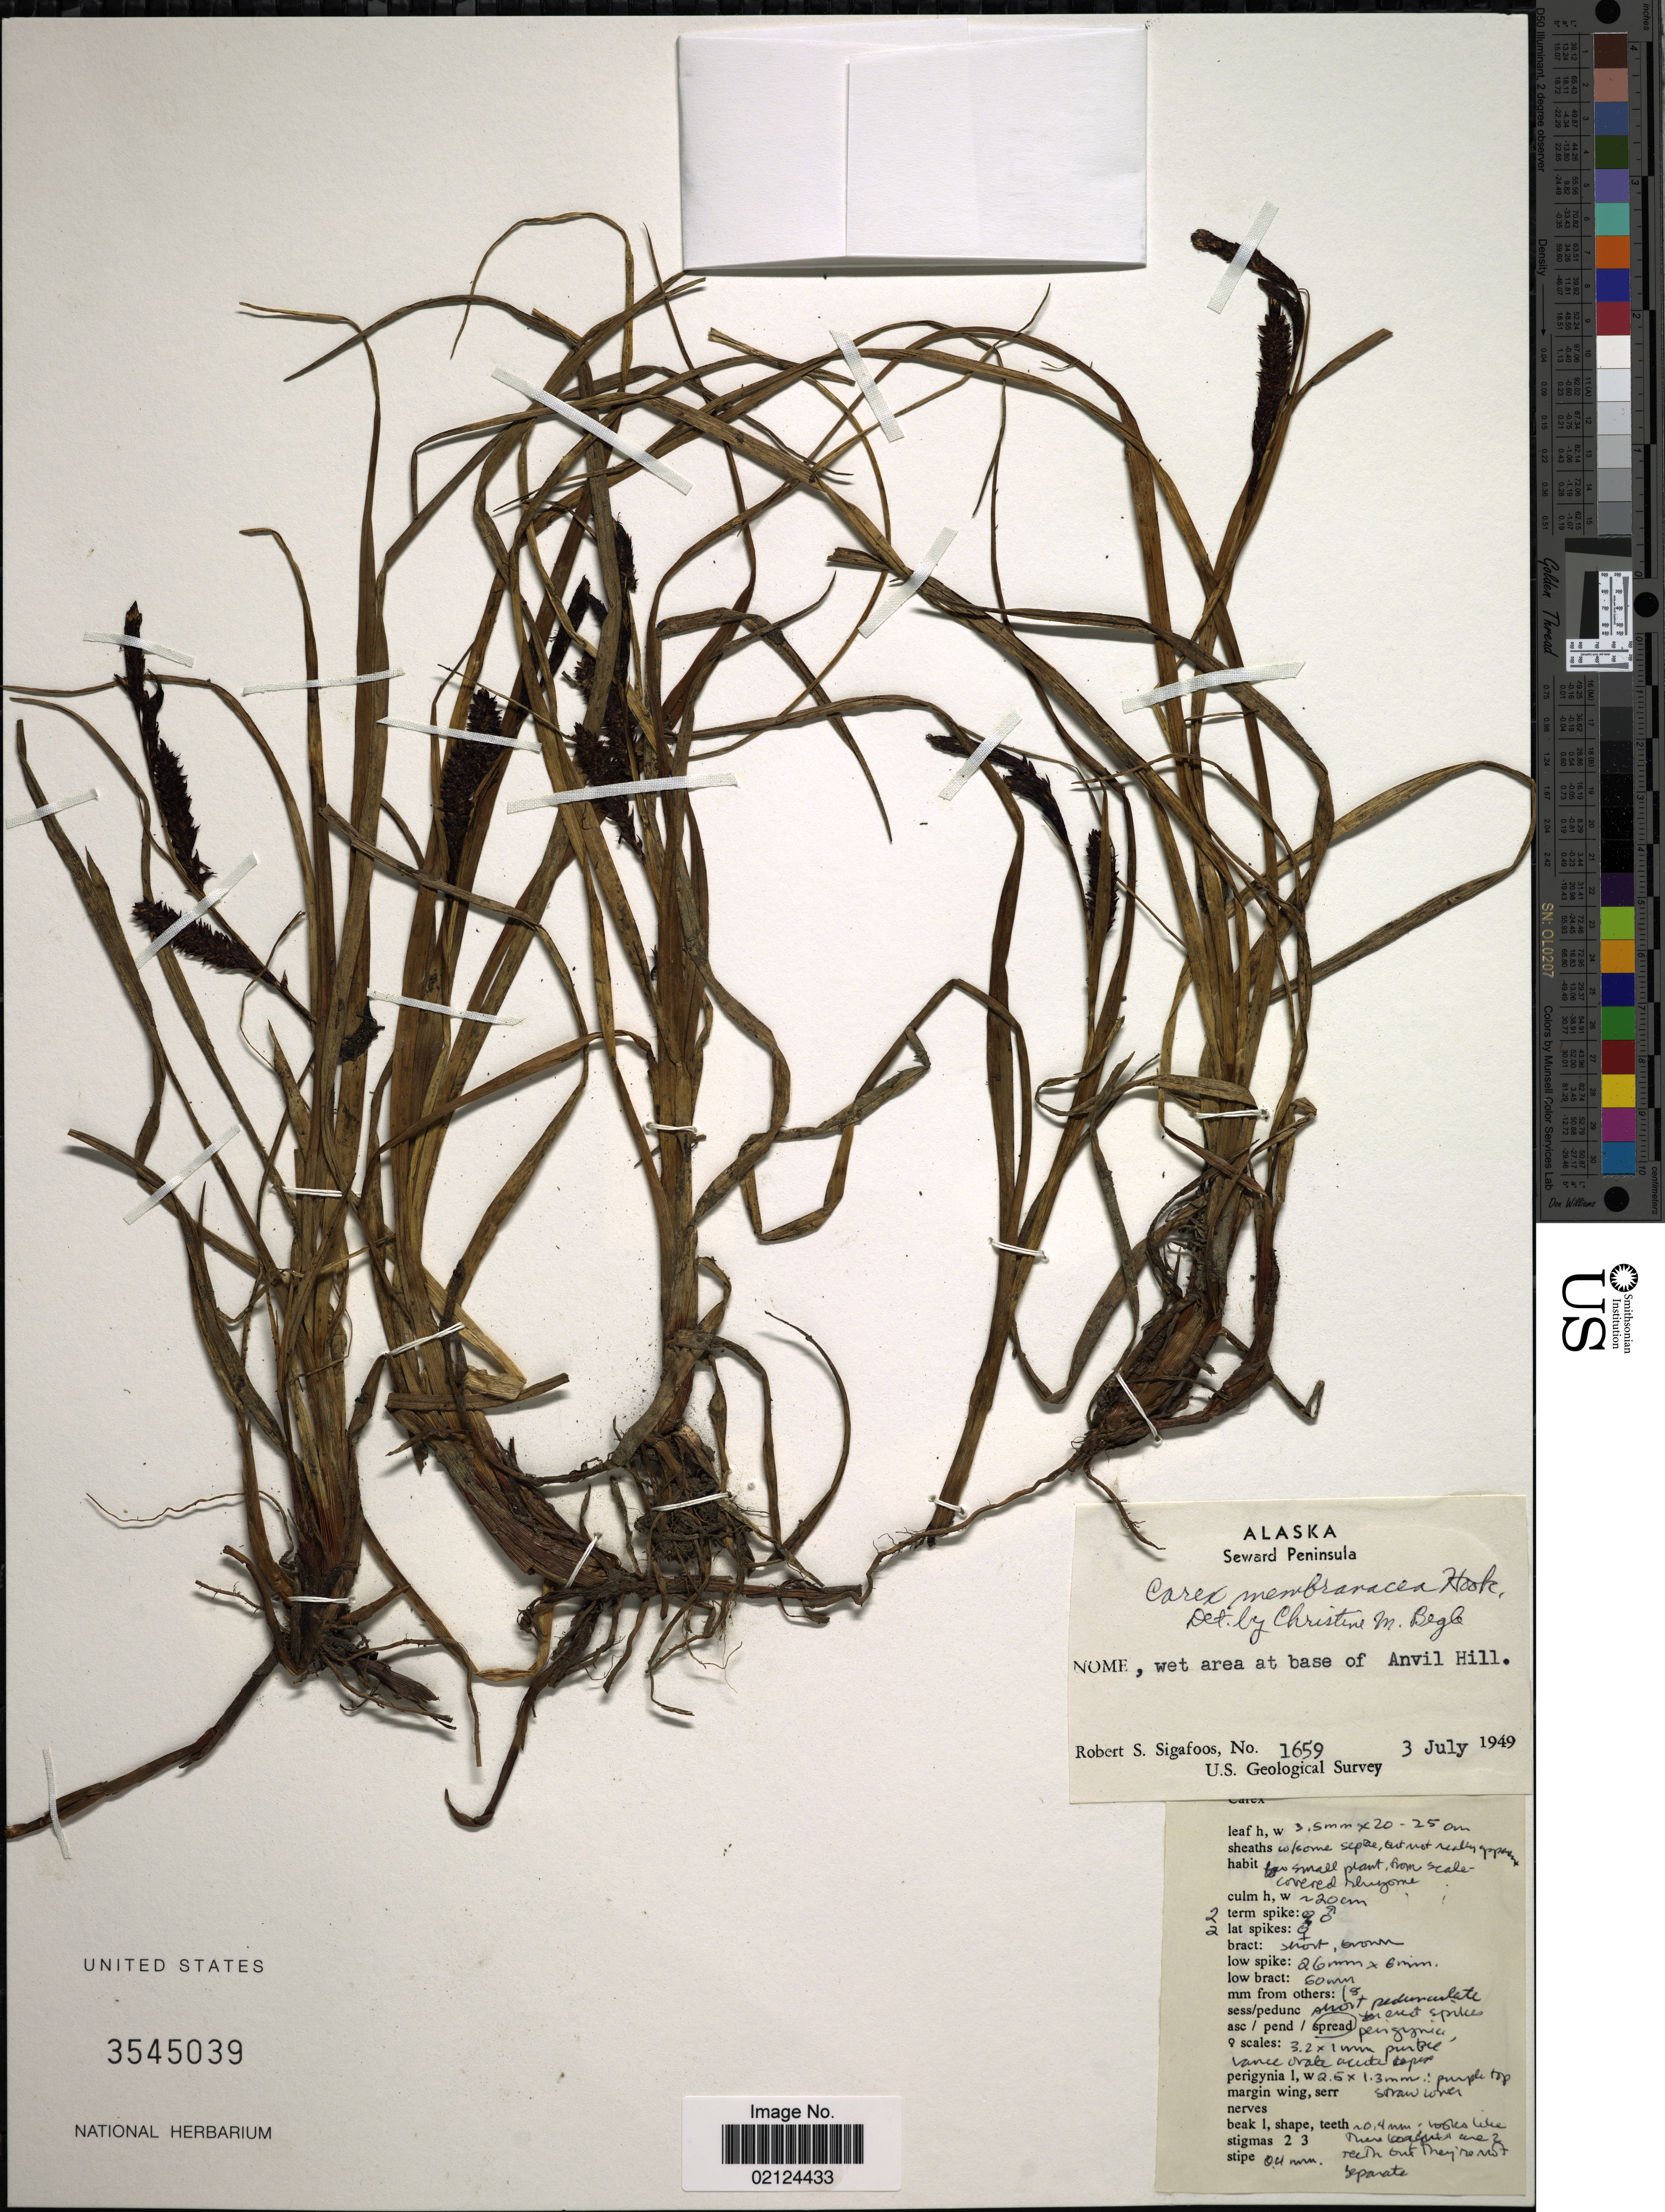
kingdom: Plantae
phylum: Tracheophyta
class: Liliopsida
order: Poales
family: Cyperaceae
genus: Carex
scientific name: Carex membranacea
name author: Hook.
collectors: R. Sigafoos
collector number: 1659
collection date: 1949-07-03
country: United States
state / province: Alaska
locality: Seward Peninsula, Nome, wet area at base of Anvil Hill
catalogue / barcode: US 3545039